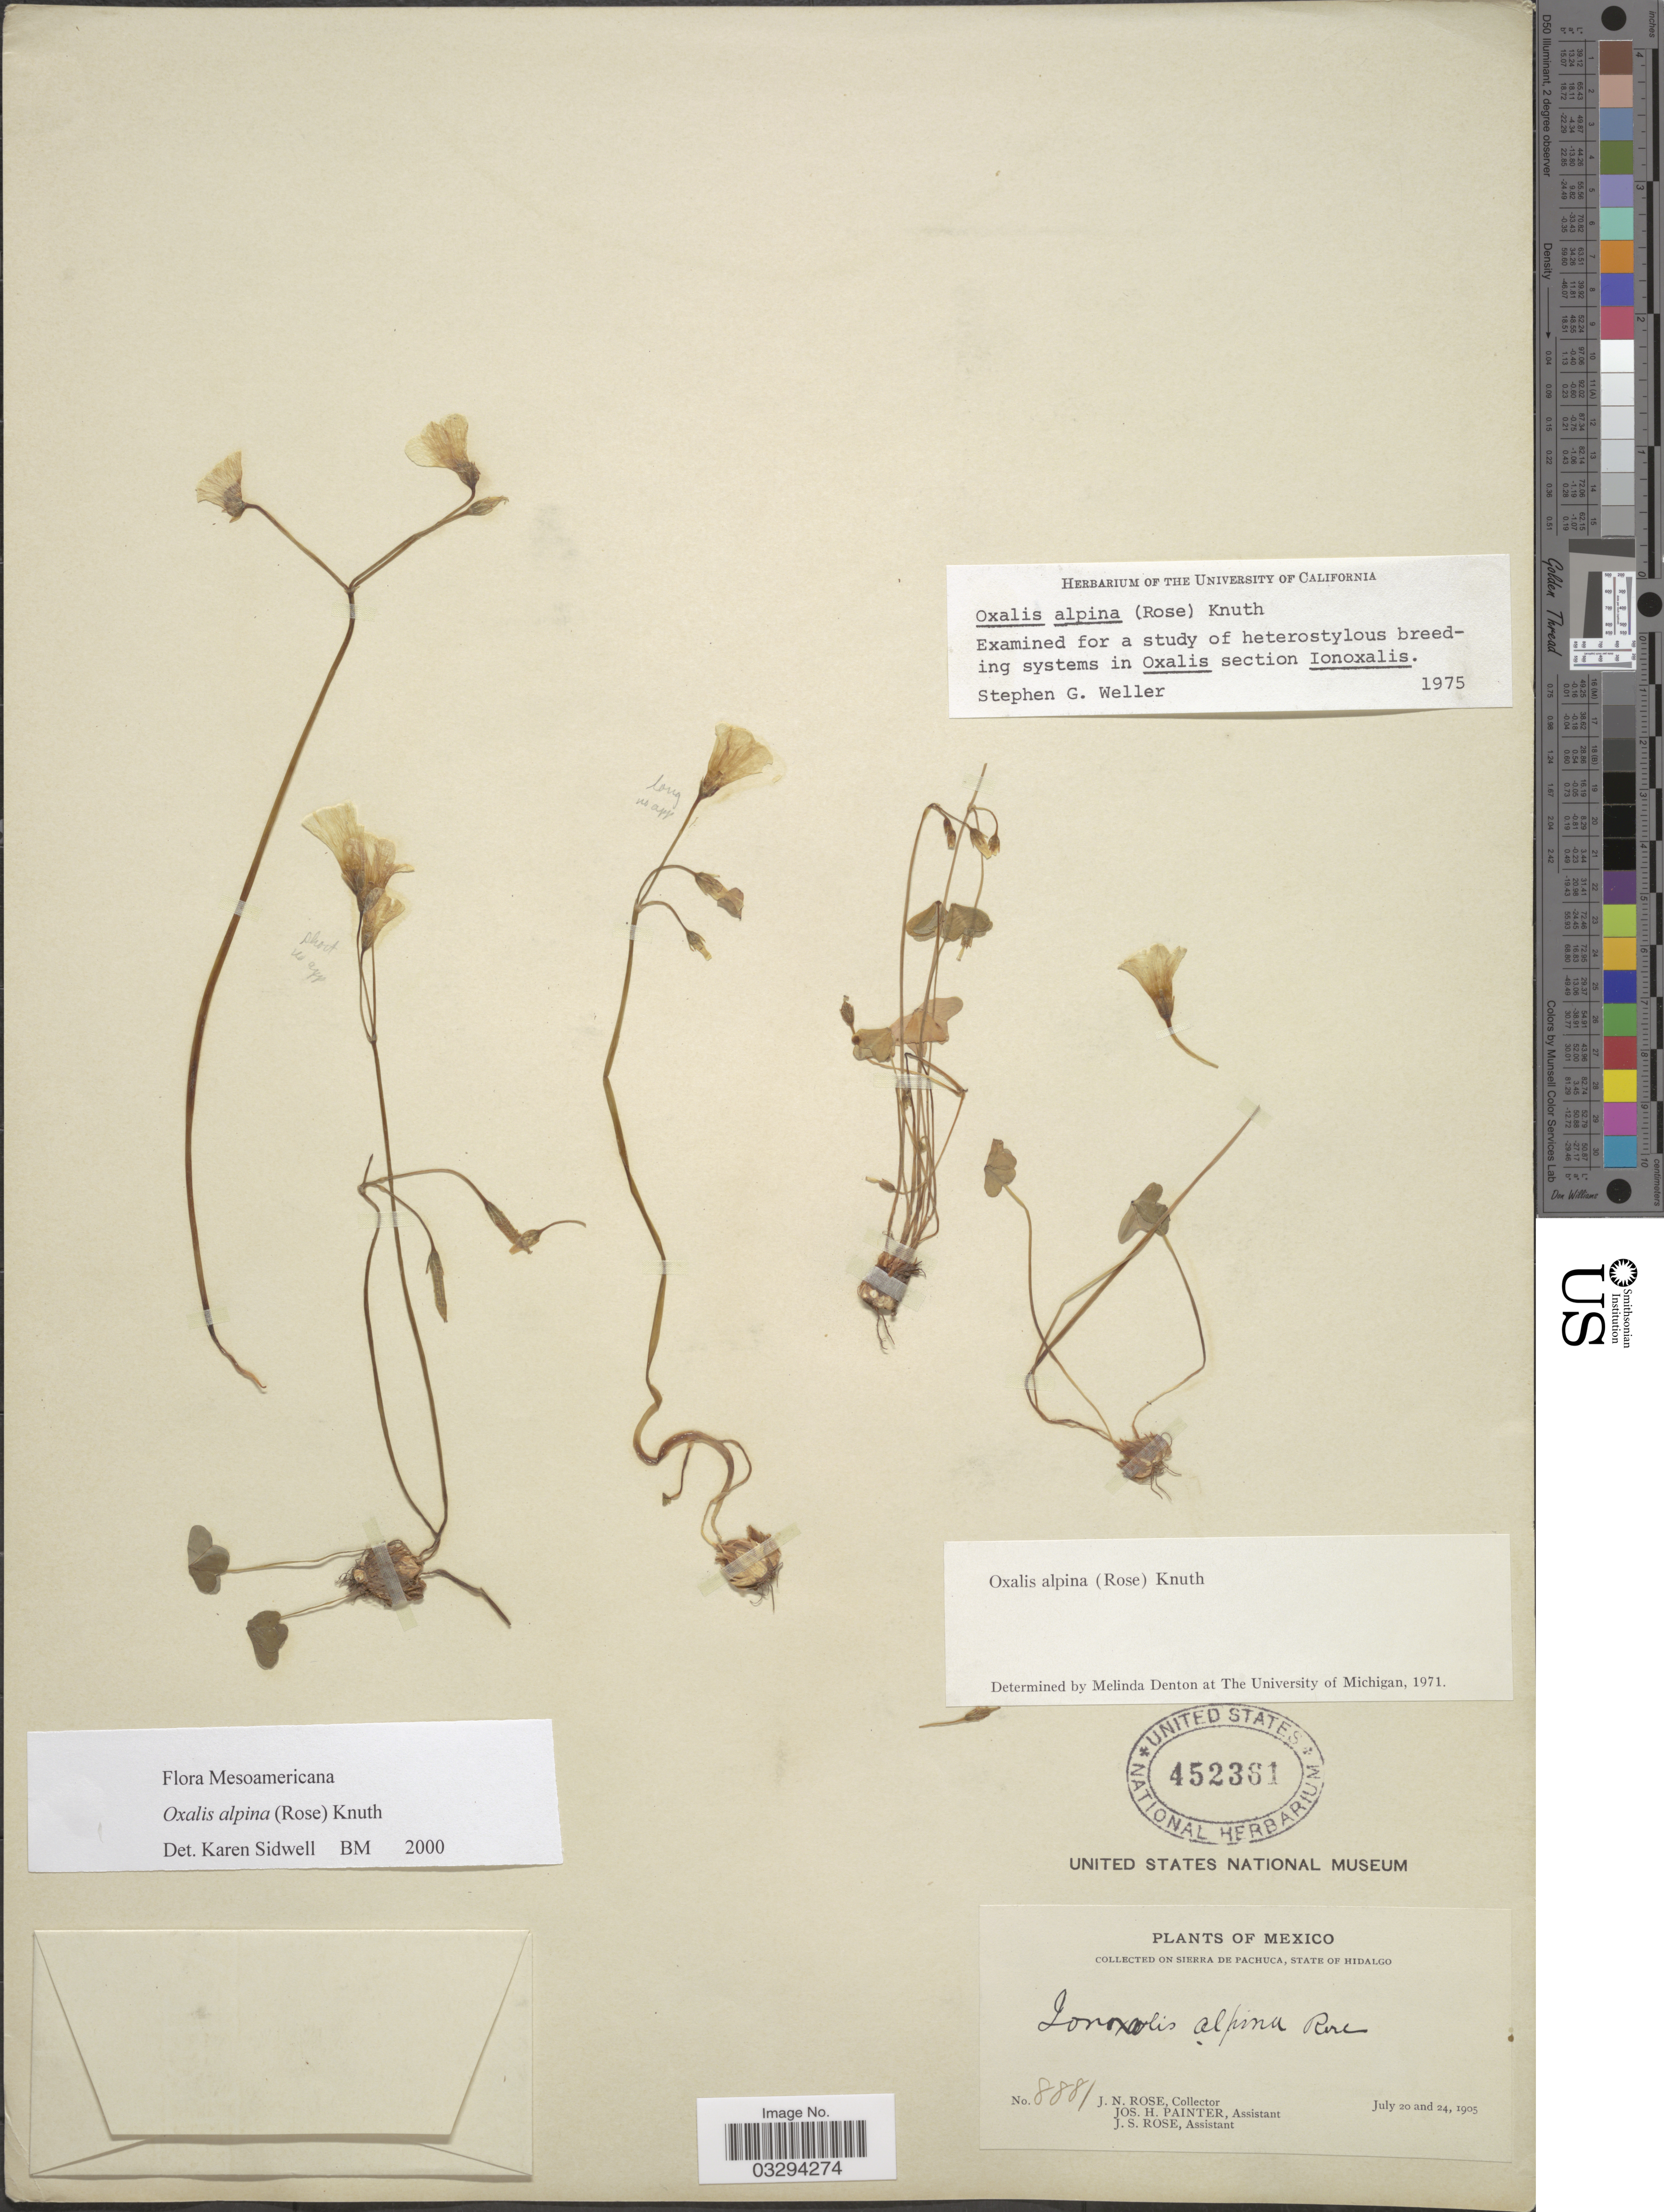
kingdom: Plantae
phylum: Tracheophyta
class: Magnoliopsida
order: Oxalidales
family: Oxalidaceae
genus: Oxalis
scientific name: Oxalis alpina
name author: (Rose) R. Knuth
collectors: J. N. Rose, J. H. Painter & J. S. Rose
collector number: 8881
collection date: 1905-07-20/1905-07-24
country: Mexico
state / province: Hidalgo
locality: On Sierra de Pachuca.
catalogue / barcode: US 452361